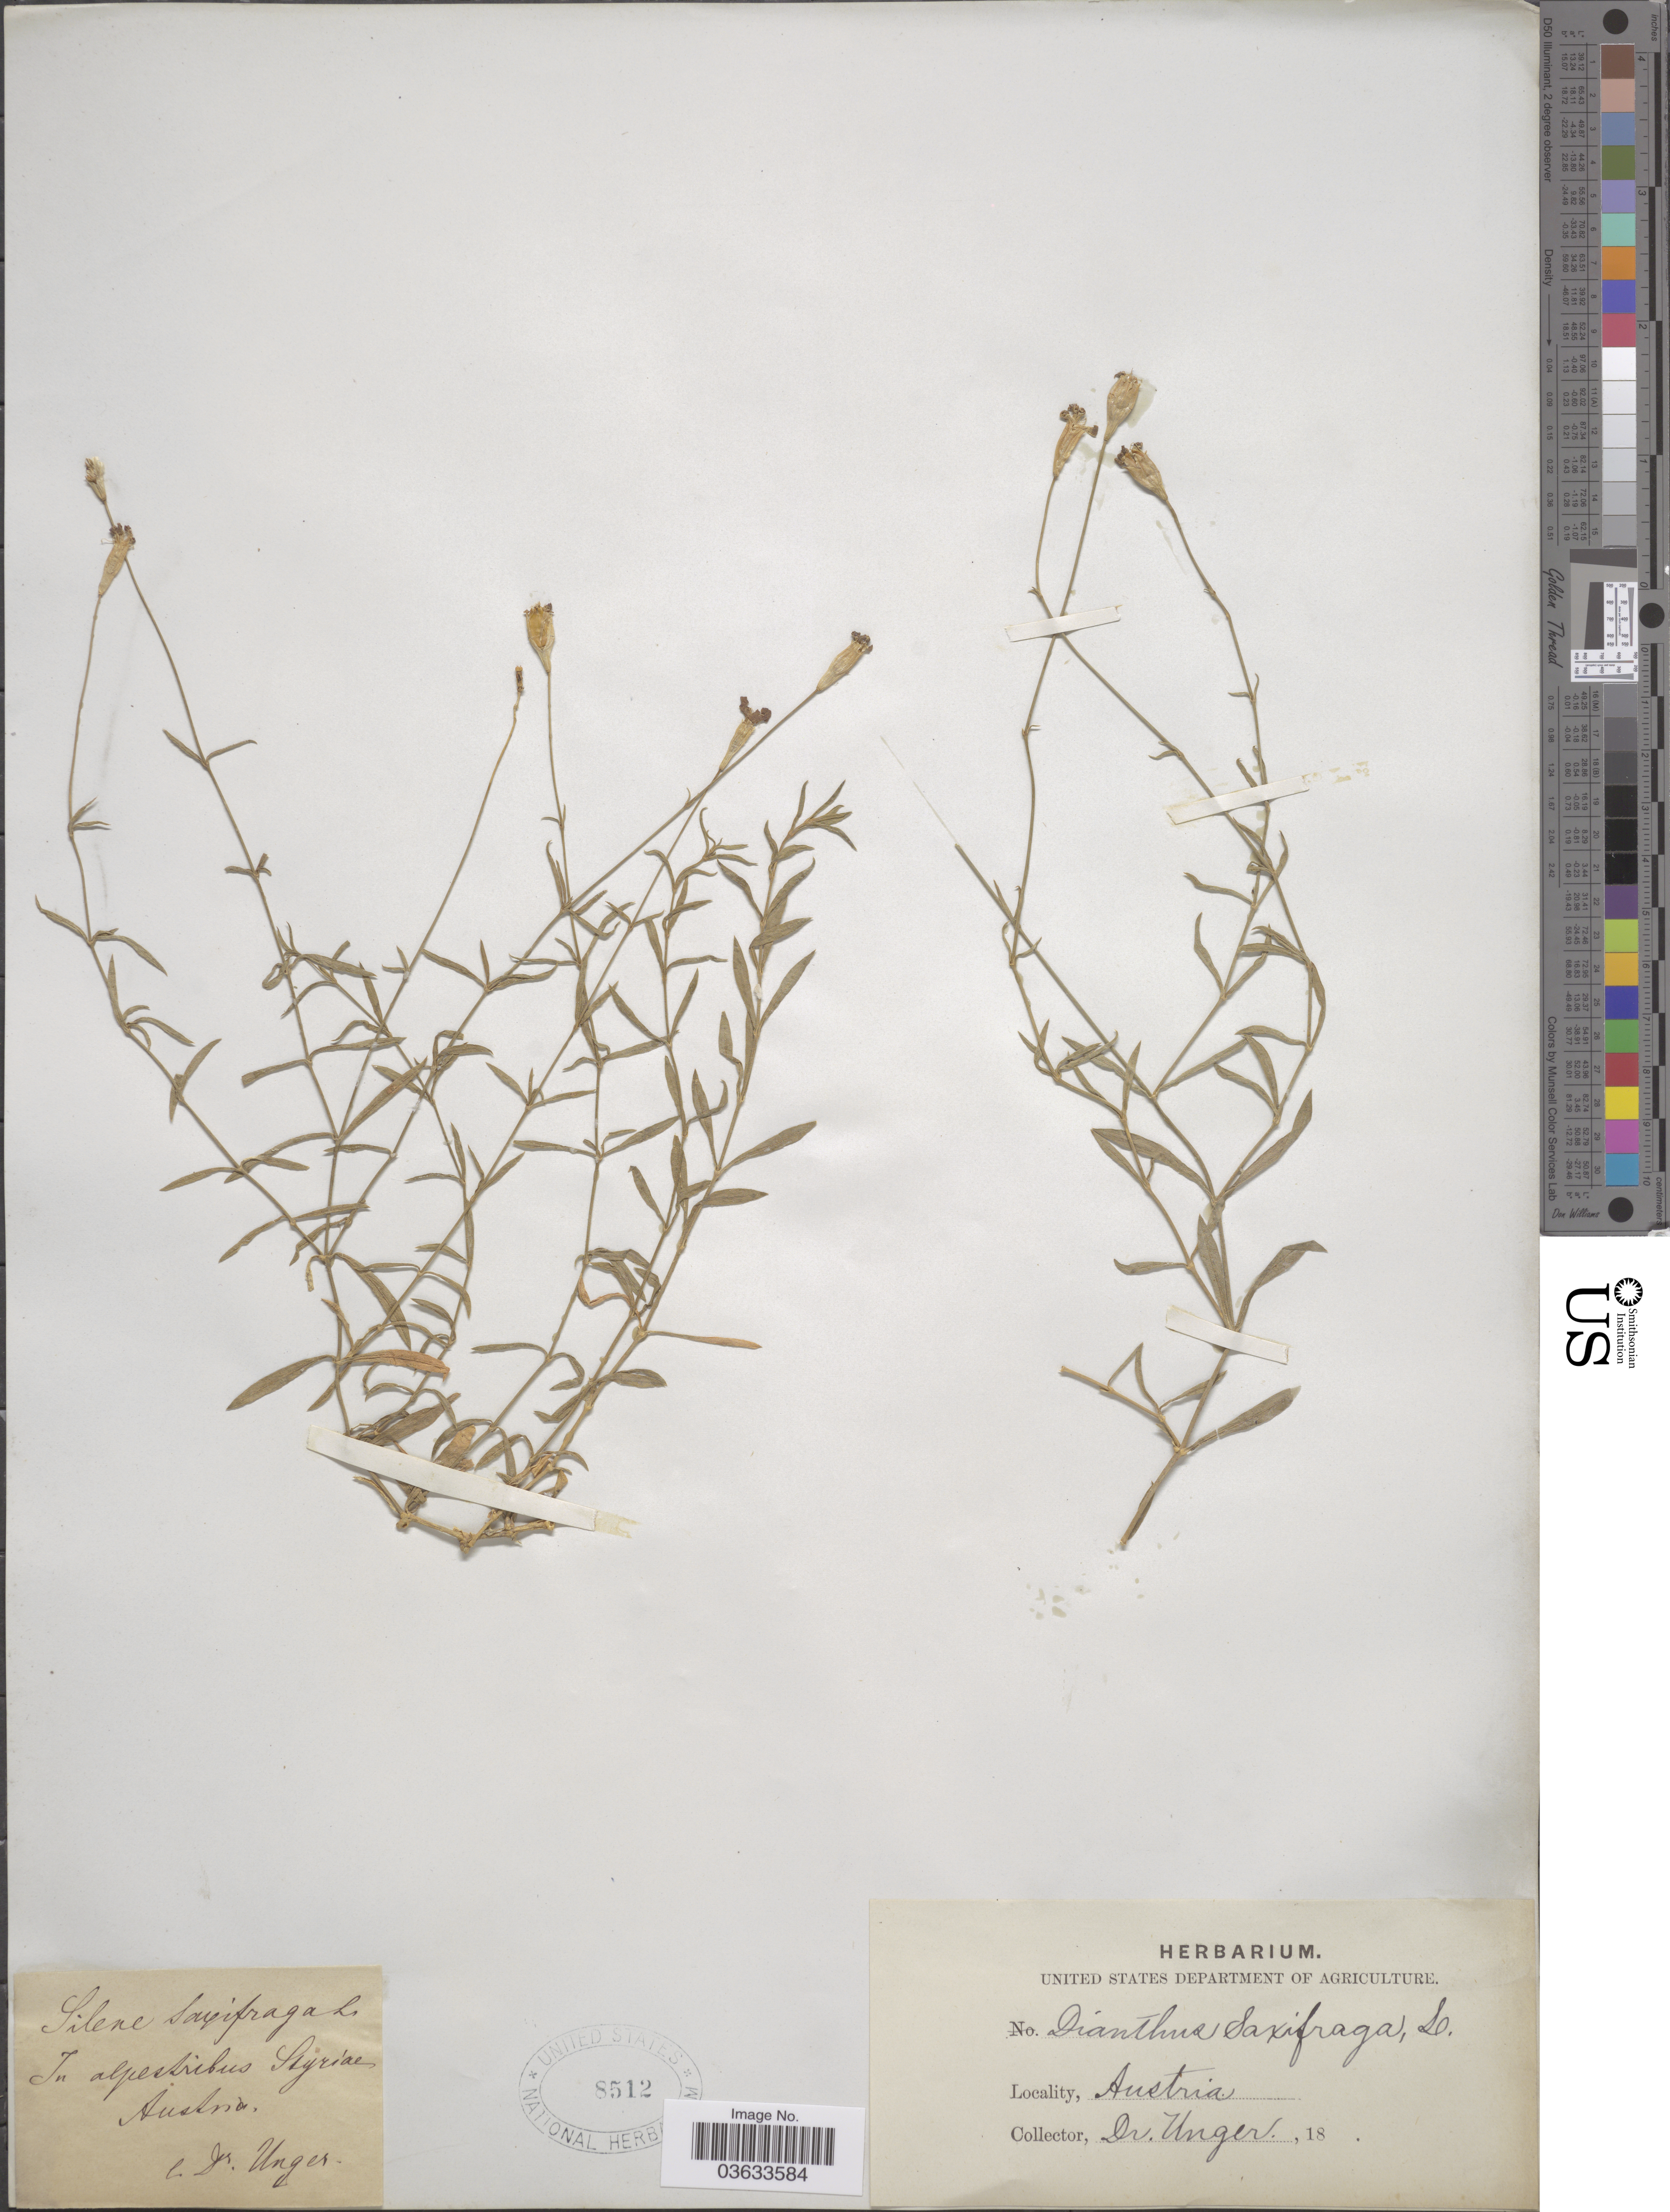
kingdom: Plantae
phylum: Tracheophyta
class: Magnoliopsida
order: Caryophyllales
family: Caryophyllaceae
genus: Silene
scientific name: Silene saxifraga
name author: L.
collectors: Unger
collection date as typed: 18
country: Austria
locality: In alpestribus Styriæ Austria.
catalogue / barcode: US 8512